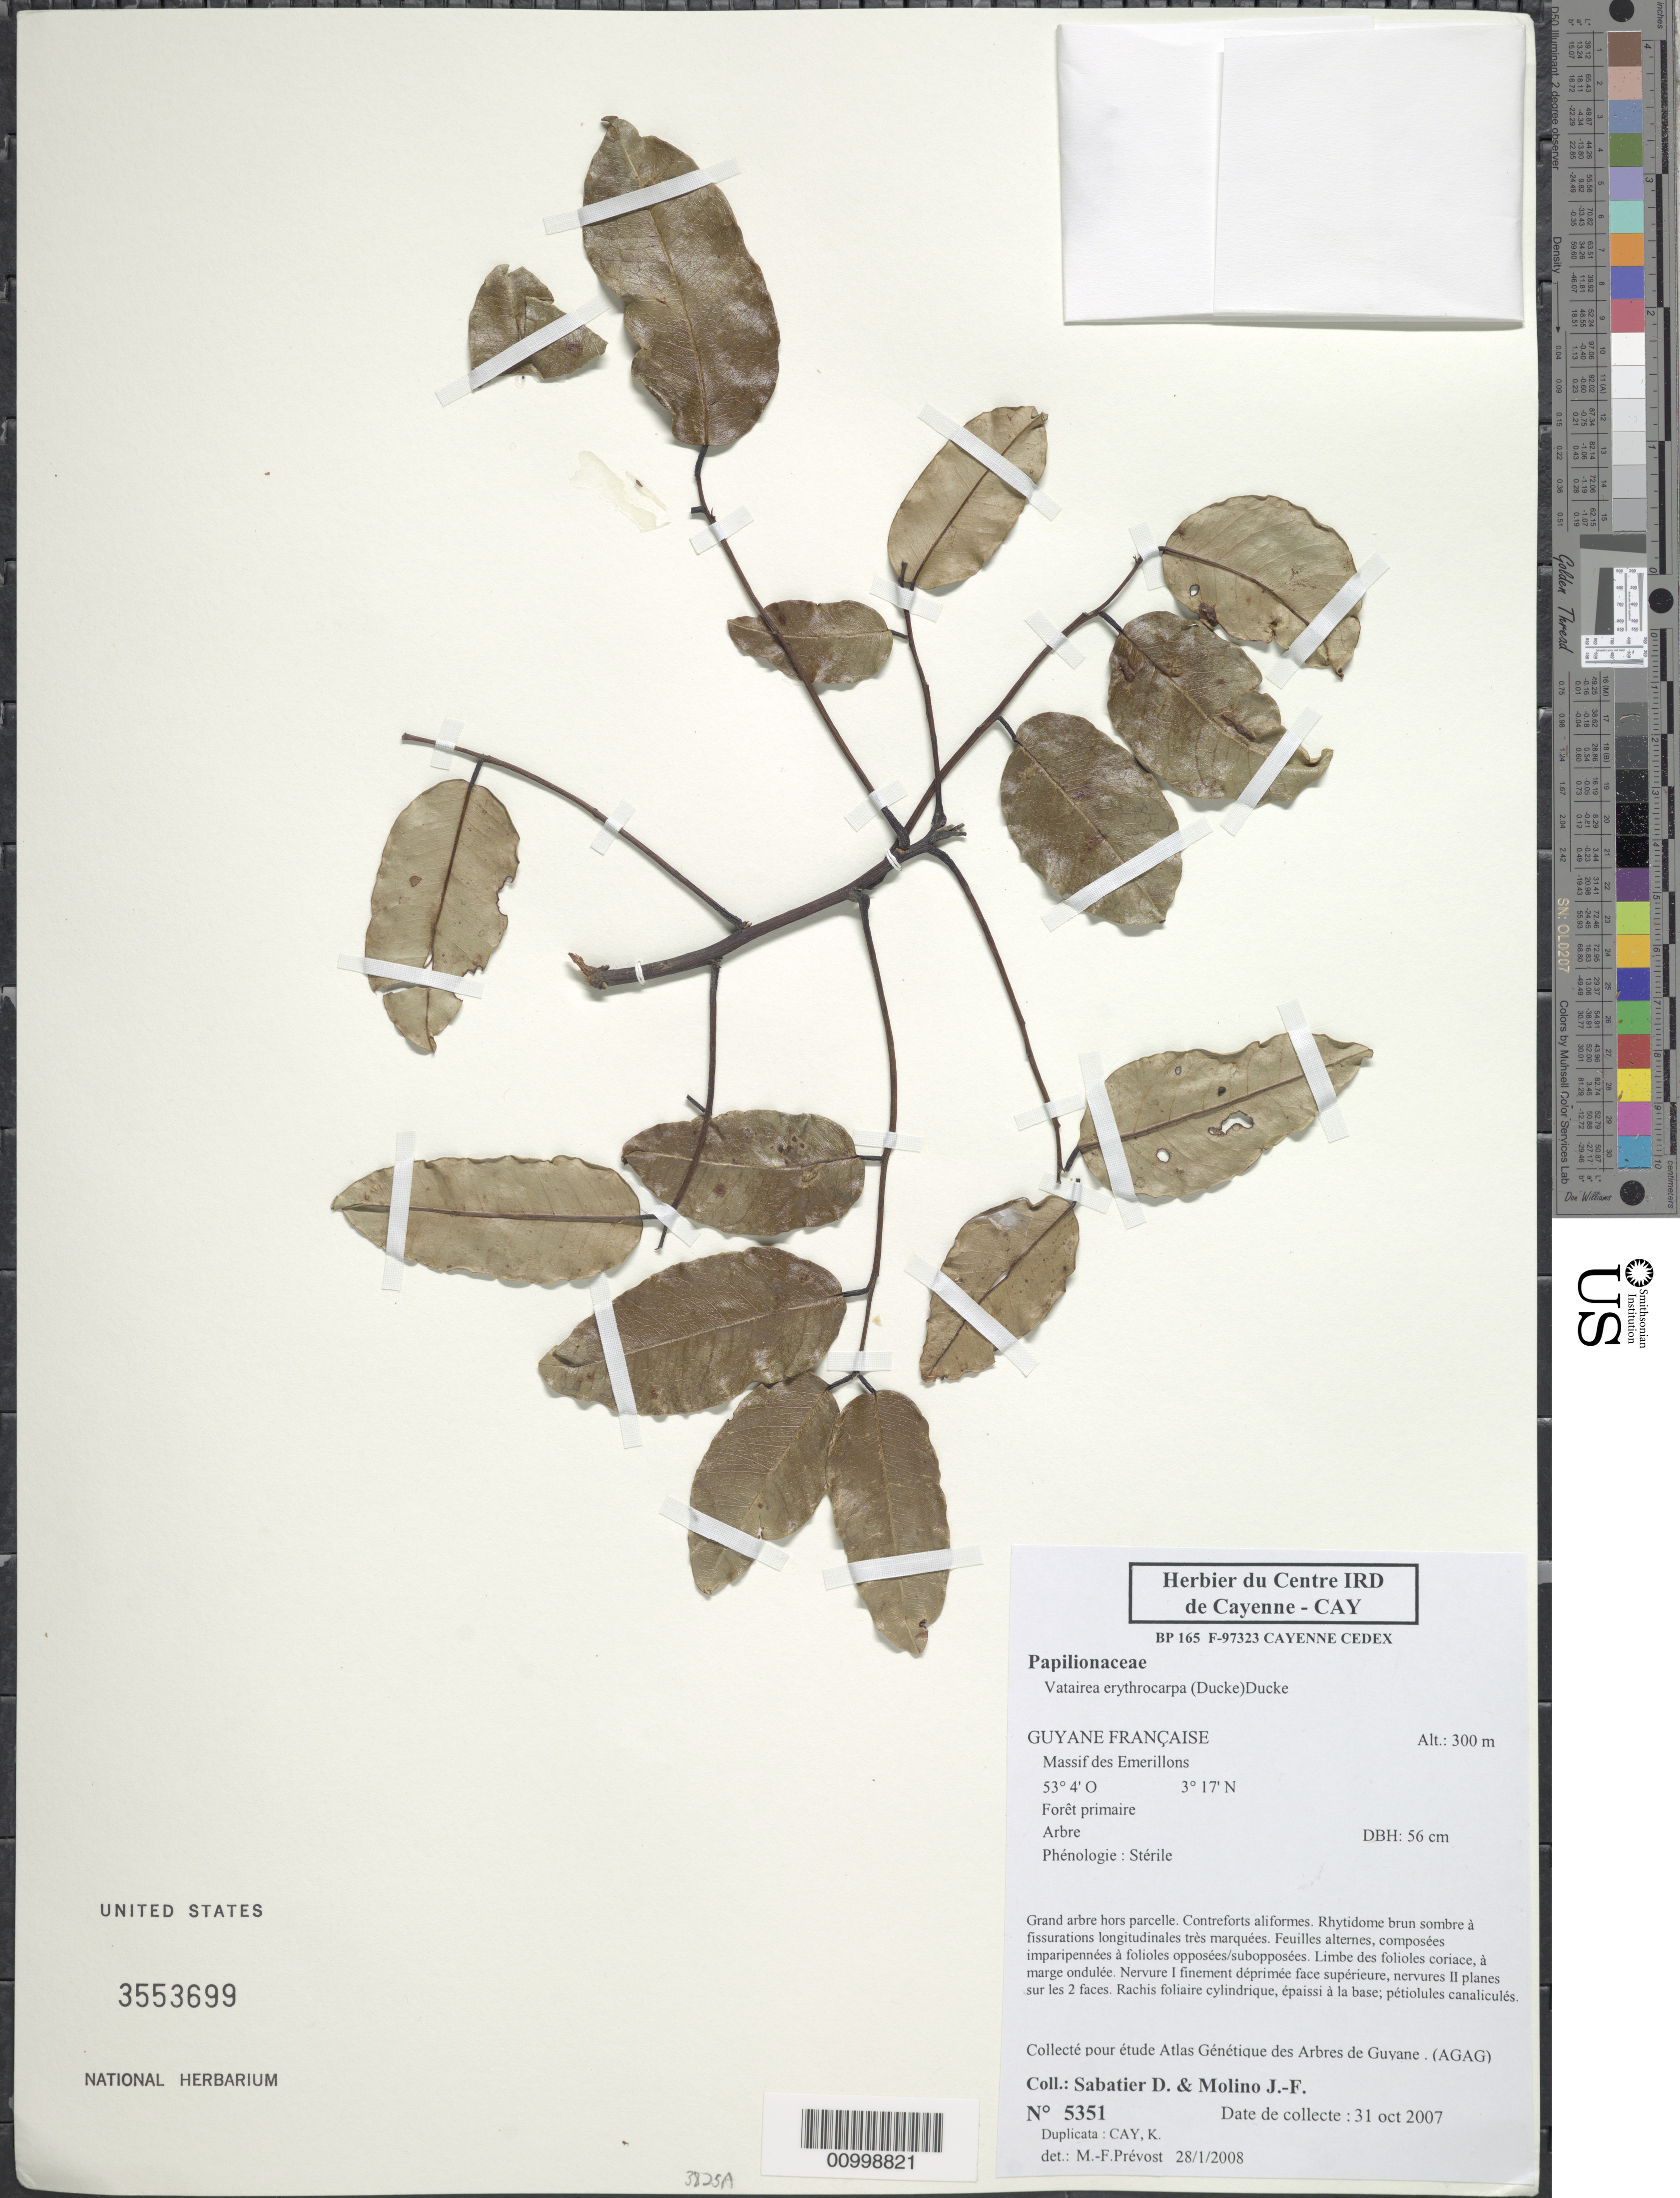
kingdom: Plantae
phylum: Tracheophyta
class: Magnoliopsida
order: Fabales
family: Fabaceae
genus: Vatairea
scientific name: Vatairea erythrocarpa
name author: (Ducke) Ducke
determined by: Prévost, M.-F.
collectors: D. Sabatier & J. Molino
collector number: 5351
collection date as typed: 31-Oct-07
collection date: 2007-10-31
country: French Guiana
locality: Massif des Emerillons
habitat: Foret primaire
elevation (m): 300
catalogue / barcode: US 3553699